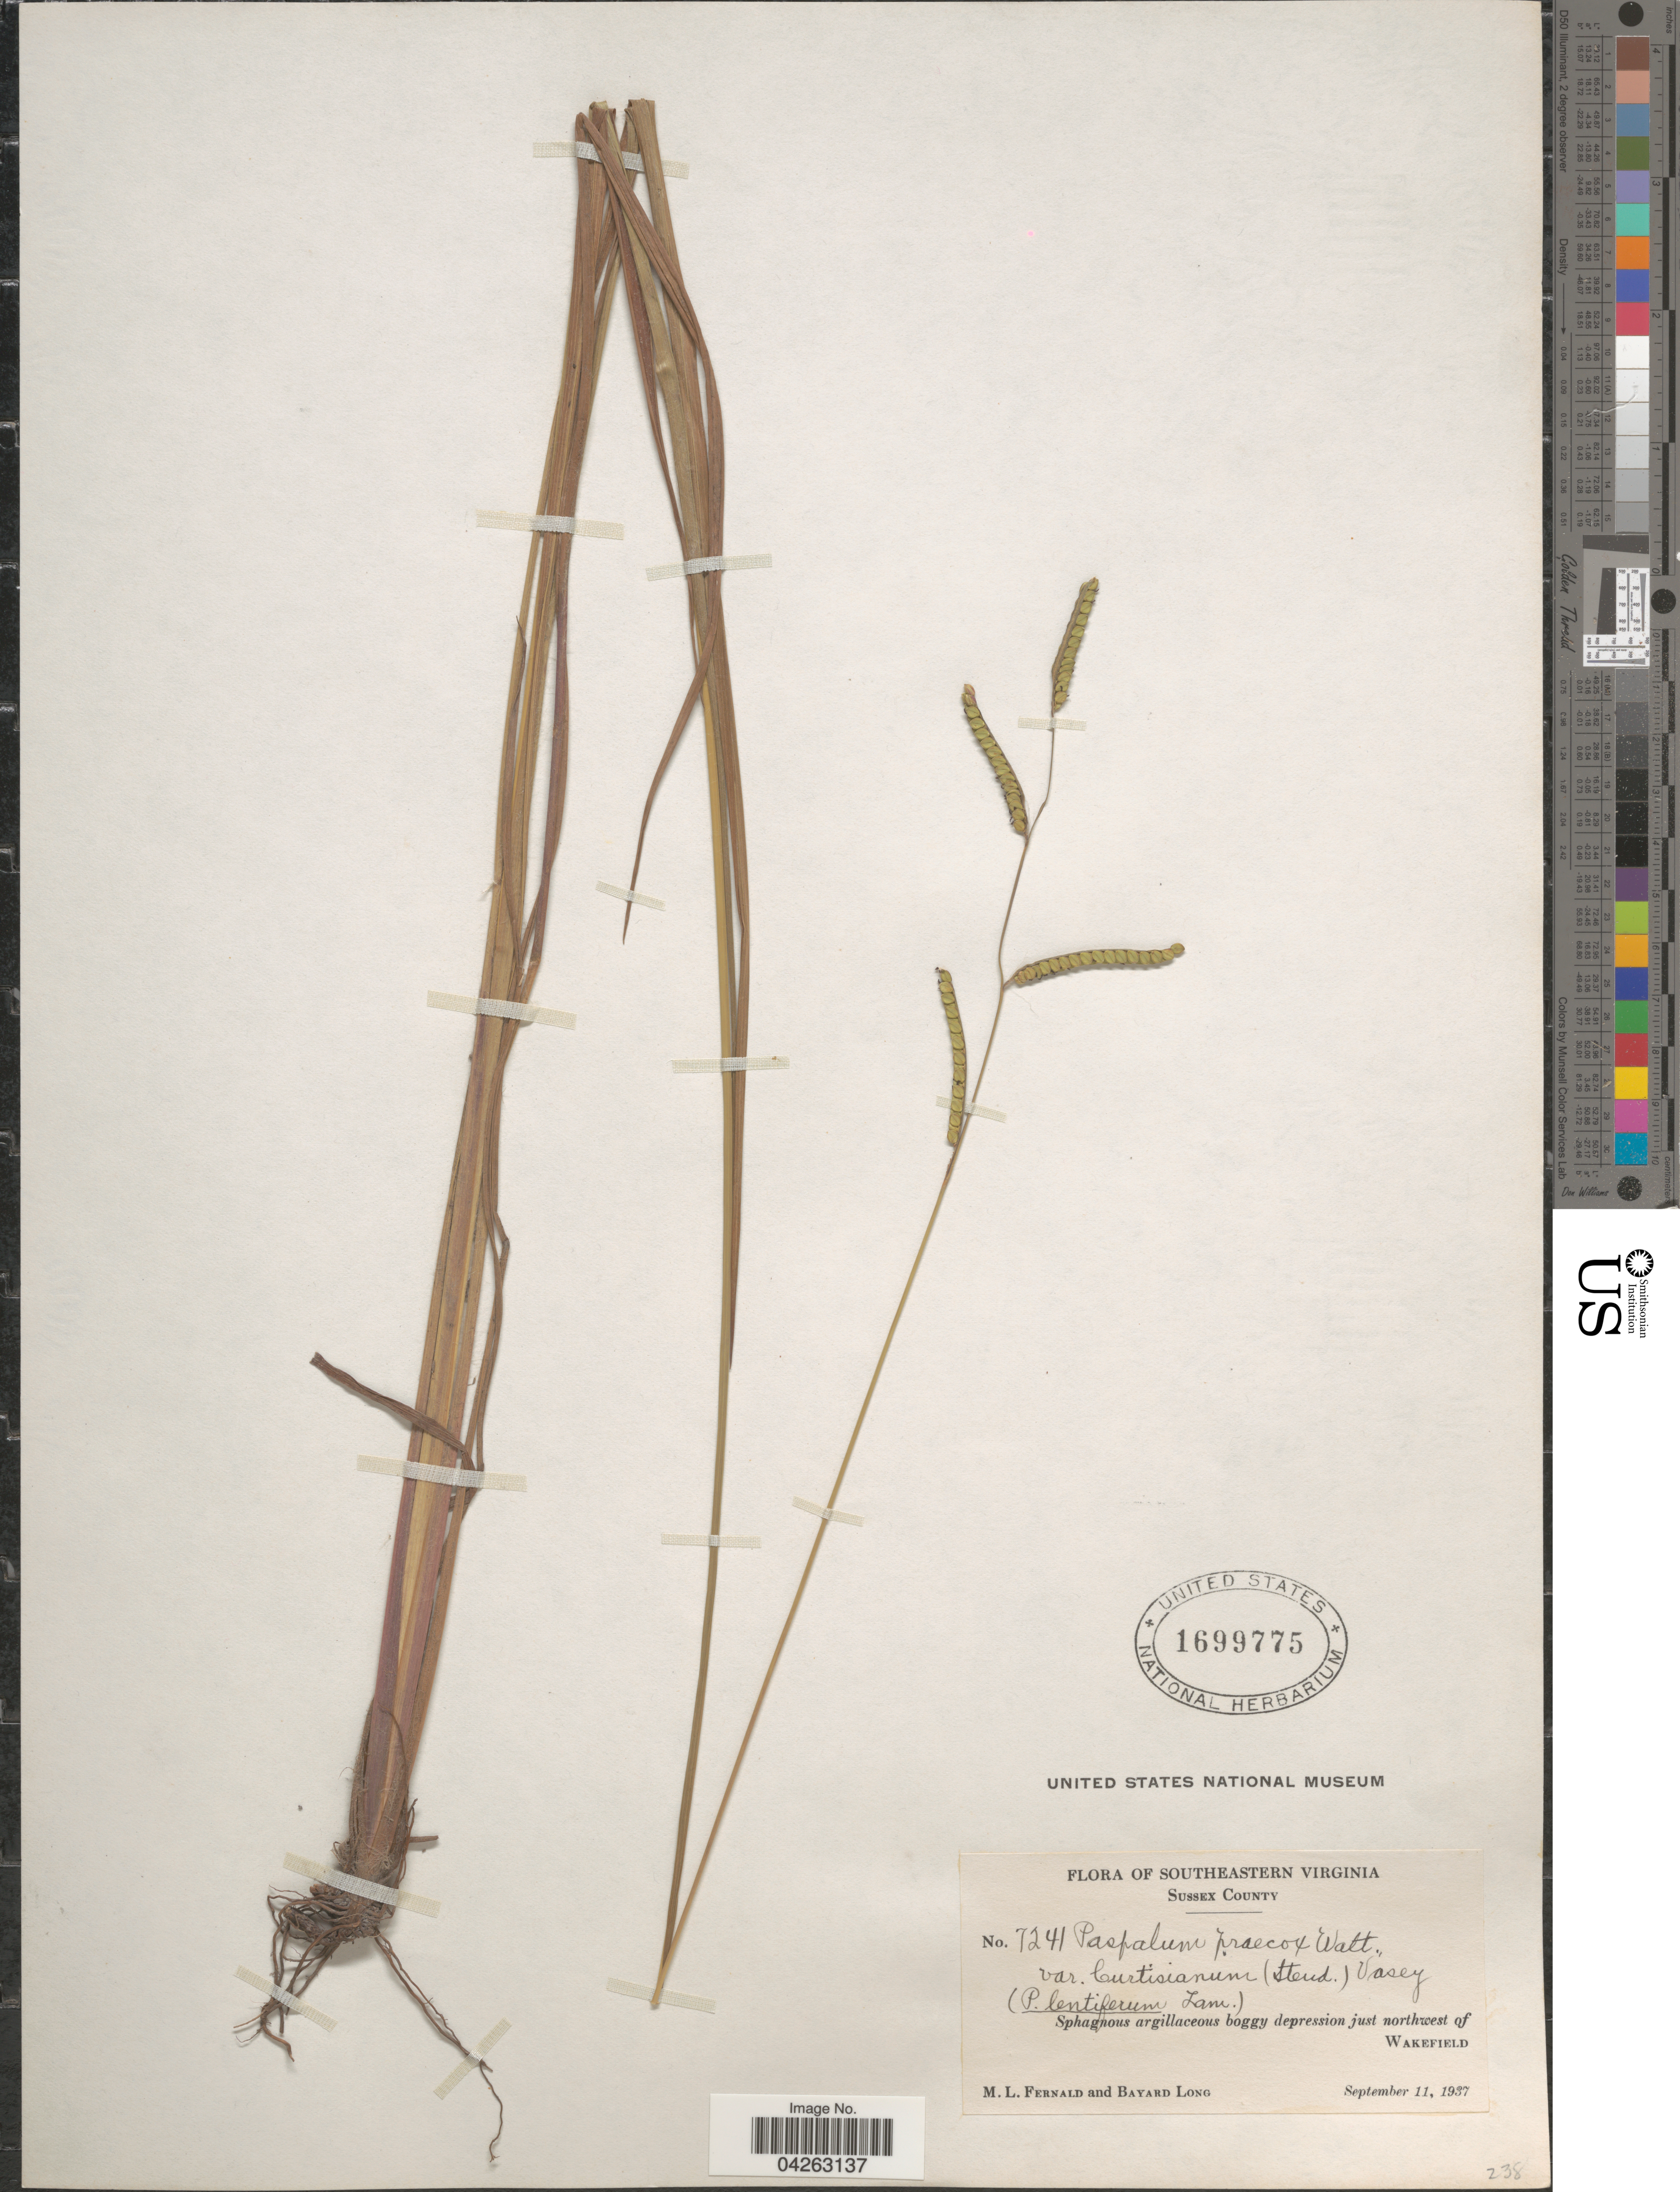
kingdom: Plantae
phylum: Tracheophyta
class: Liliopsida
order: Poales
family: Poaceae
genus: Paspalum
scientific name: Paspalum praecox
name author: Walter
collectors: M. L. Fernald & B. Long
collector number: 7241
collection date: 1937-09-11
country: United States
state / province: Virginia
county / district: Sussex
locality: Southeastern Virginia. Sussex County. Sphagnous argillaceous boggy depression just northeast of Wakefield.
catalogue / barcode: US 1699775